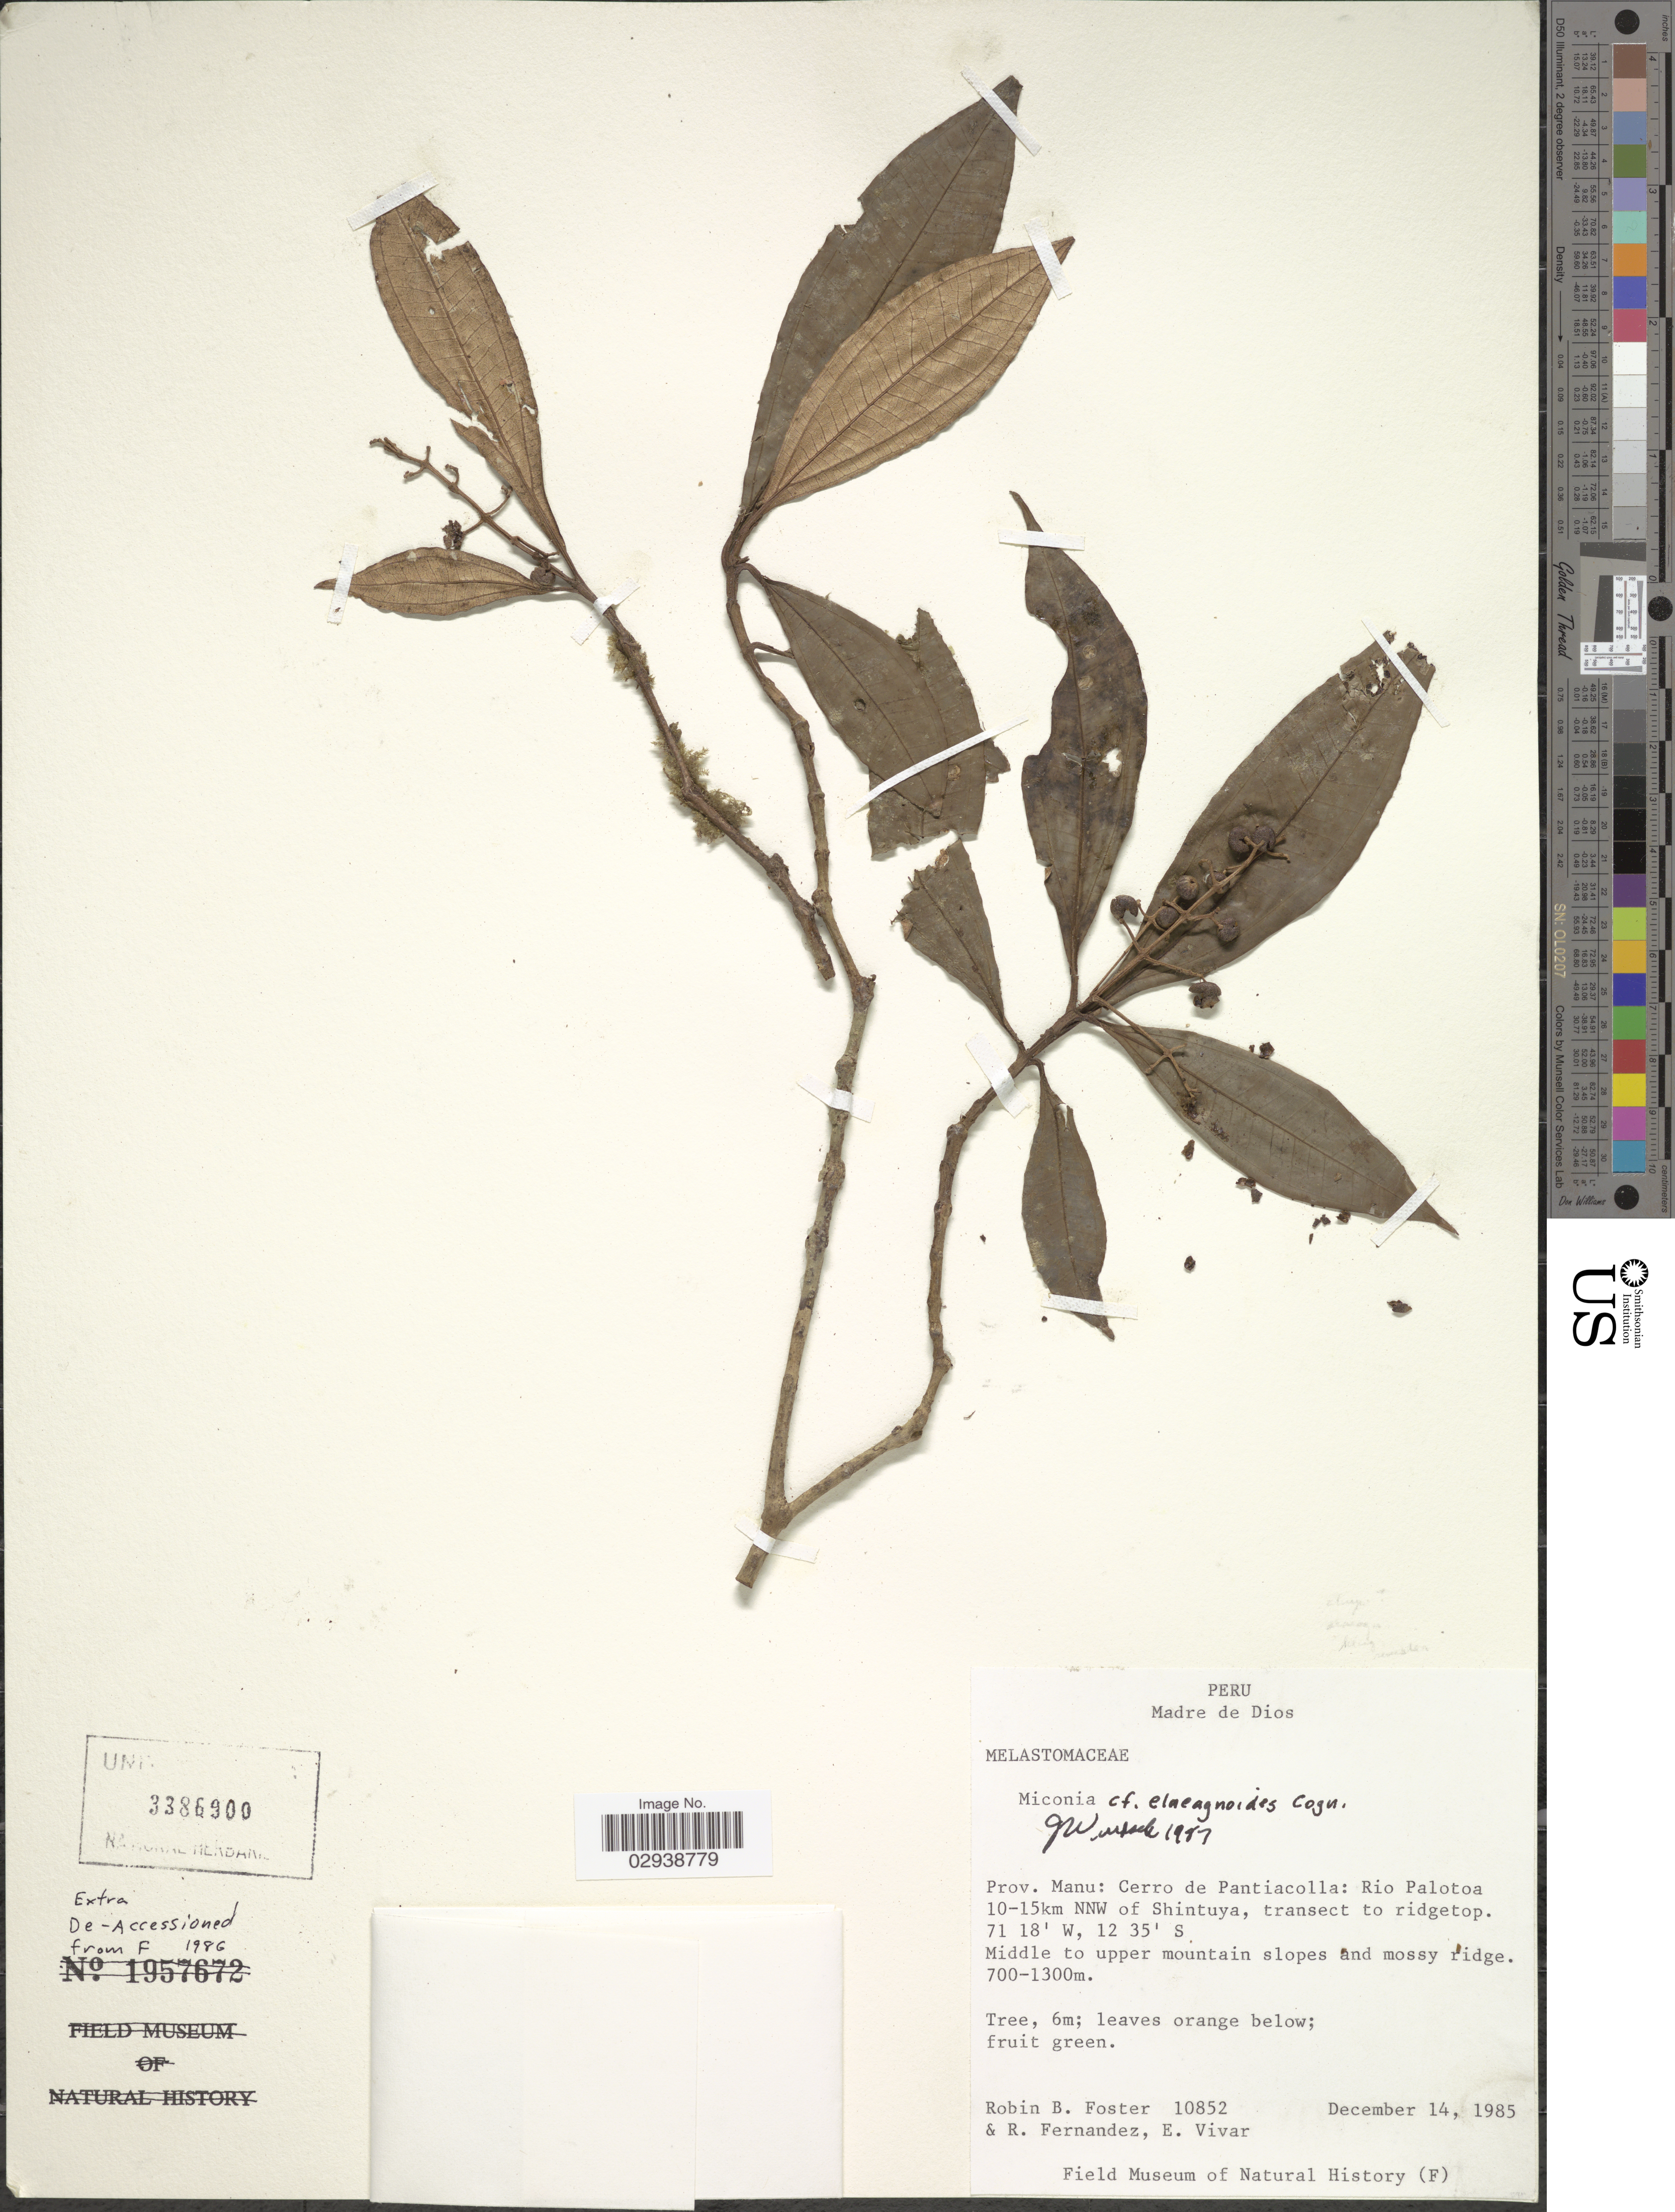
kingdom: Plantae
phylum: Tracheophyta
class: Magnoliopsida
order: Myrtales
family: Melastomataceae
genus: Miconia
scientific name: Miconia dichrophylla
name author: J.F. Macbr.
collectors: R. B. Foster, R. Fernandez & E. Vivar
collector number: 10852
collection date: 1985-12-14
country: Peru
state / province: Madre de Dios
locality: Prov. Manu: Cerro de Pantiacolla: Rio Palotoa 10-15 km NNW of Shintuya, transect to ridgetop.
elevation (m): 700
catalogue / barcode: US 3386900